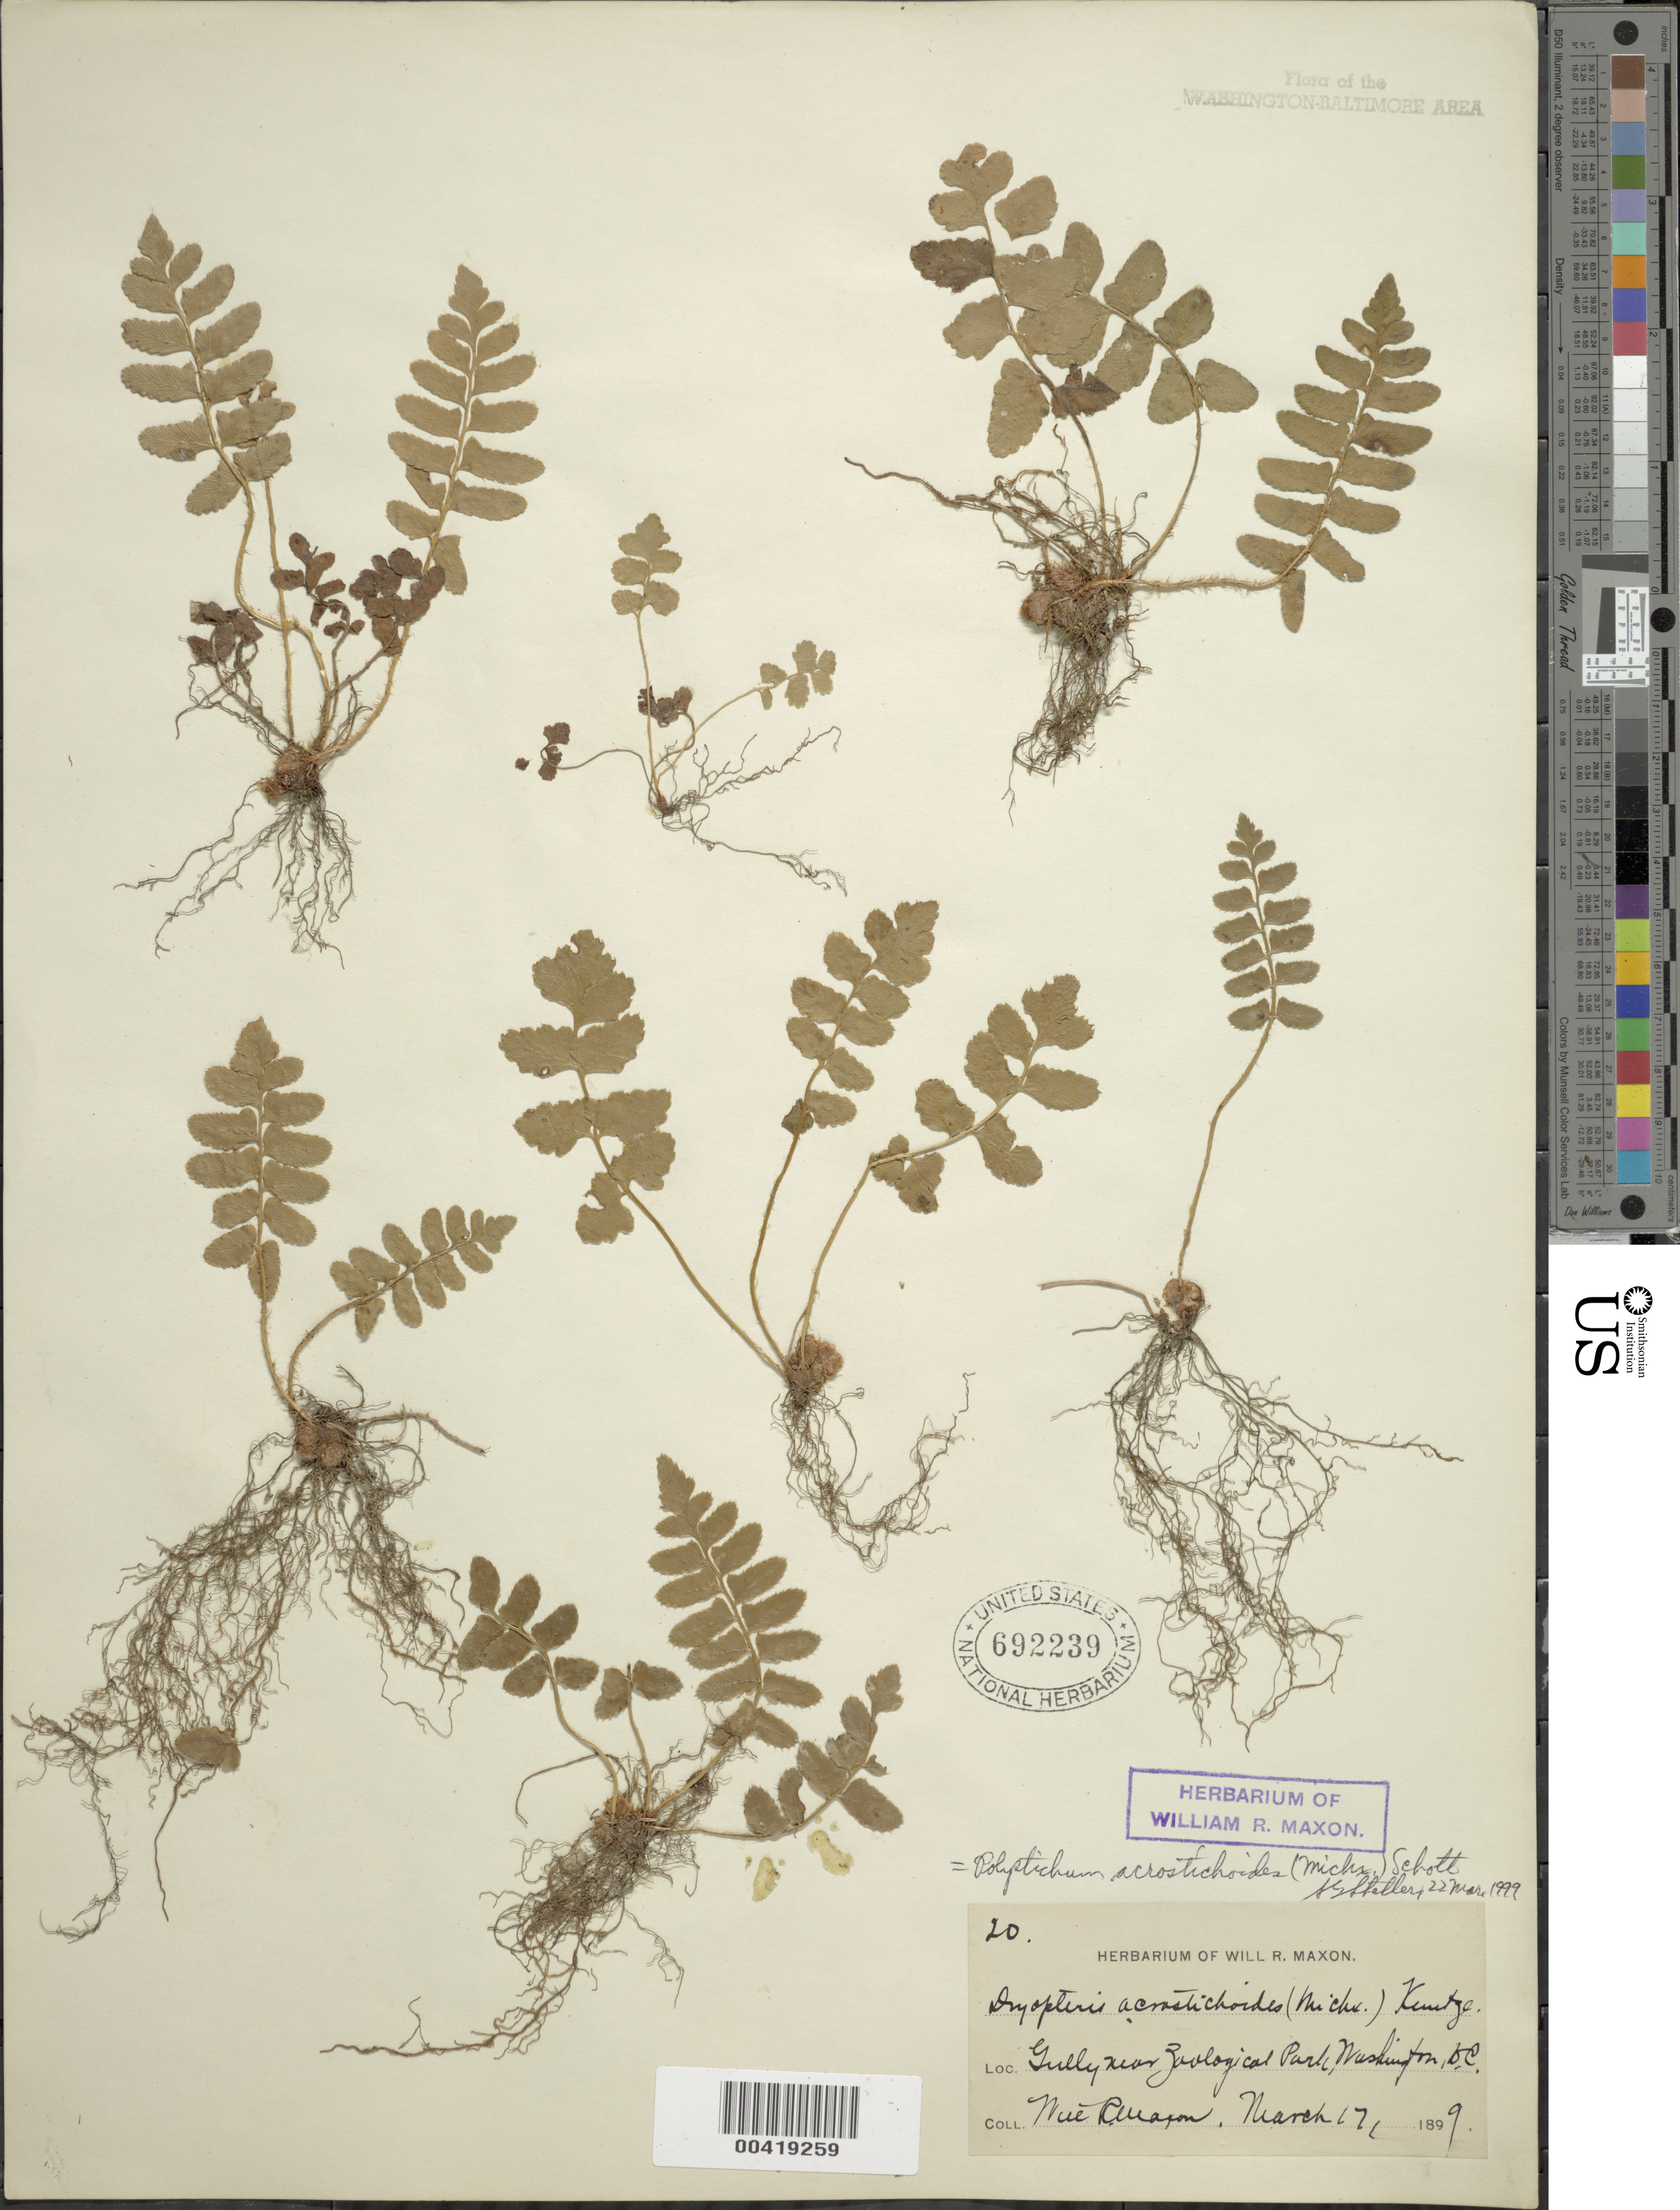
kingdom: Plantae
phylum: Tracheophyta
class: Polypodiopsida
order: Polypodiales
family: Dryopteridaceae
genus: Polystichum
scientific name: Polystichum acrostichoides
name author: (Michx.) Schott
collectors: W. R. Maxon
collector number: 20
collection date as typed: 17 Mar 1899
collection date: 1899-03-17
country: United States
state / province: District of Columbia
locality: Zoological Park vicinity Rock Creek Park and Vicinity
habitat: Gully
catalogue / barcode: US 692239